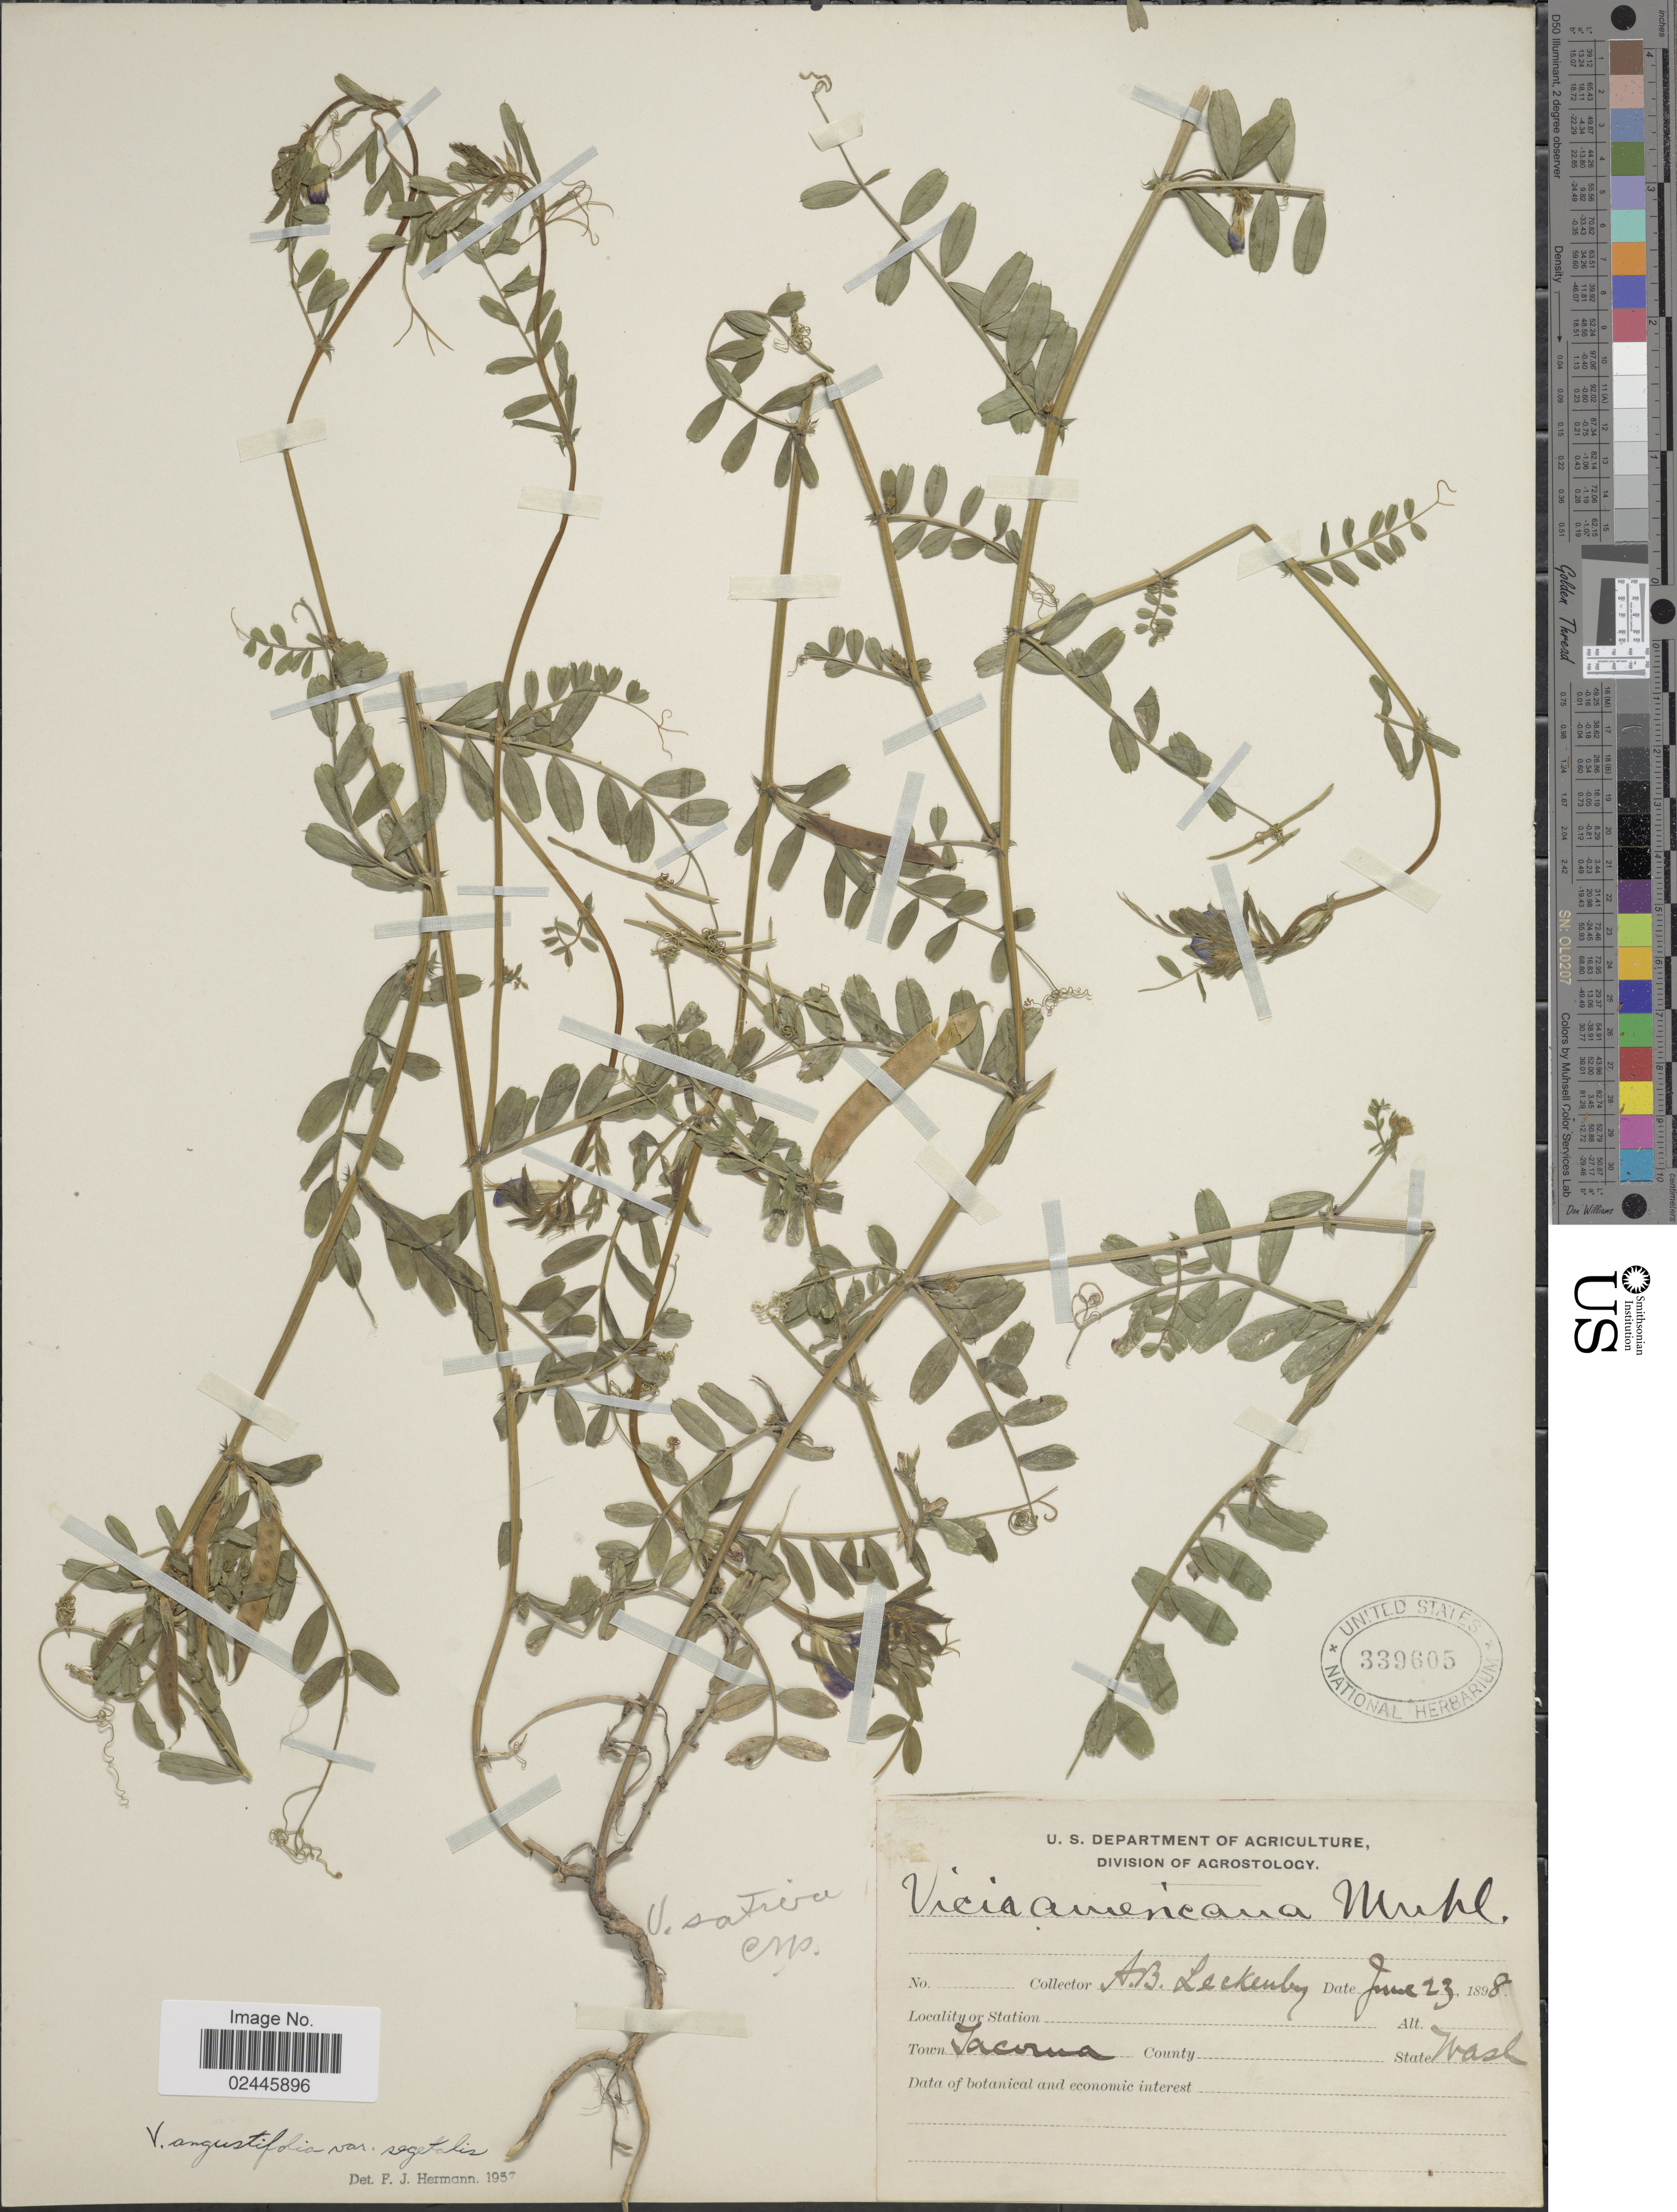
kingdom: Plantae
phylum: Tracheophyta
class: Magnoliopsida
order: Fabales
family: Fabaceae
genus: Vicia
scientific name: Vicia angustifolia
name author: L.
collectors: A. Leckenby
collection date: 1898-06-23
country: United States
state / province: Washington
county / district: Pierce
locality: State Wash. Town Tacoma.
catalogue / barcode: US 339605